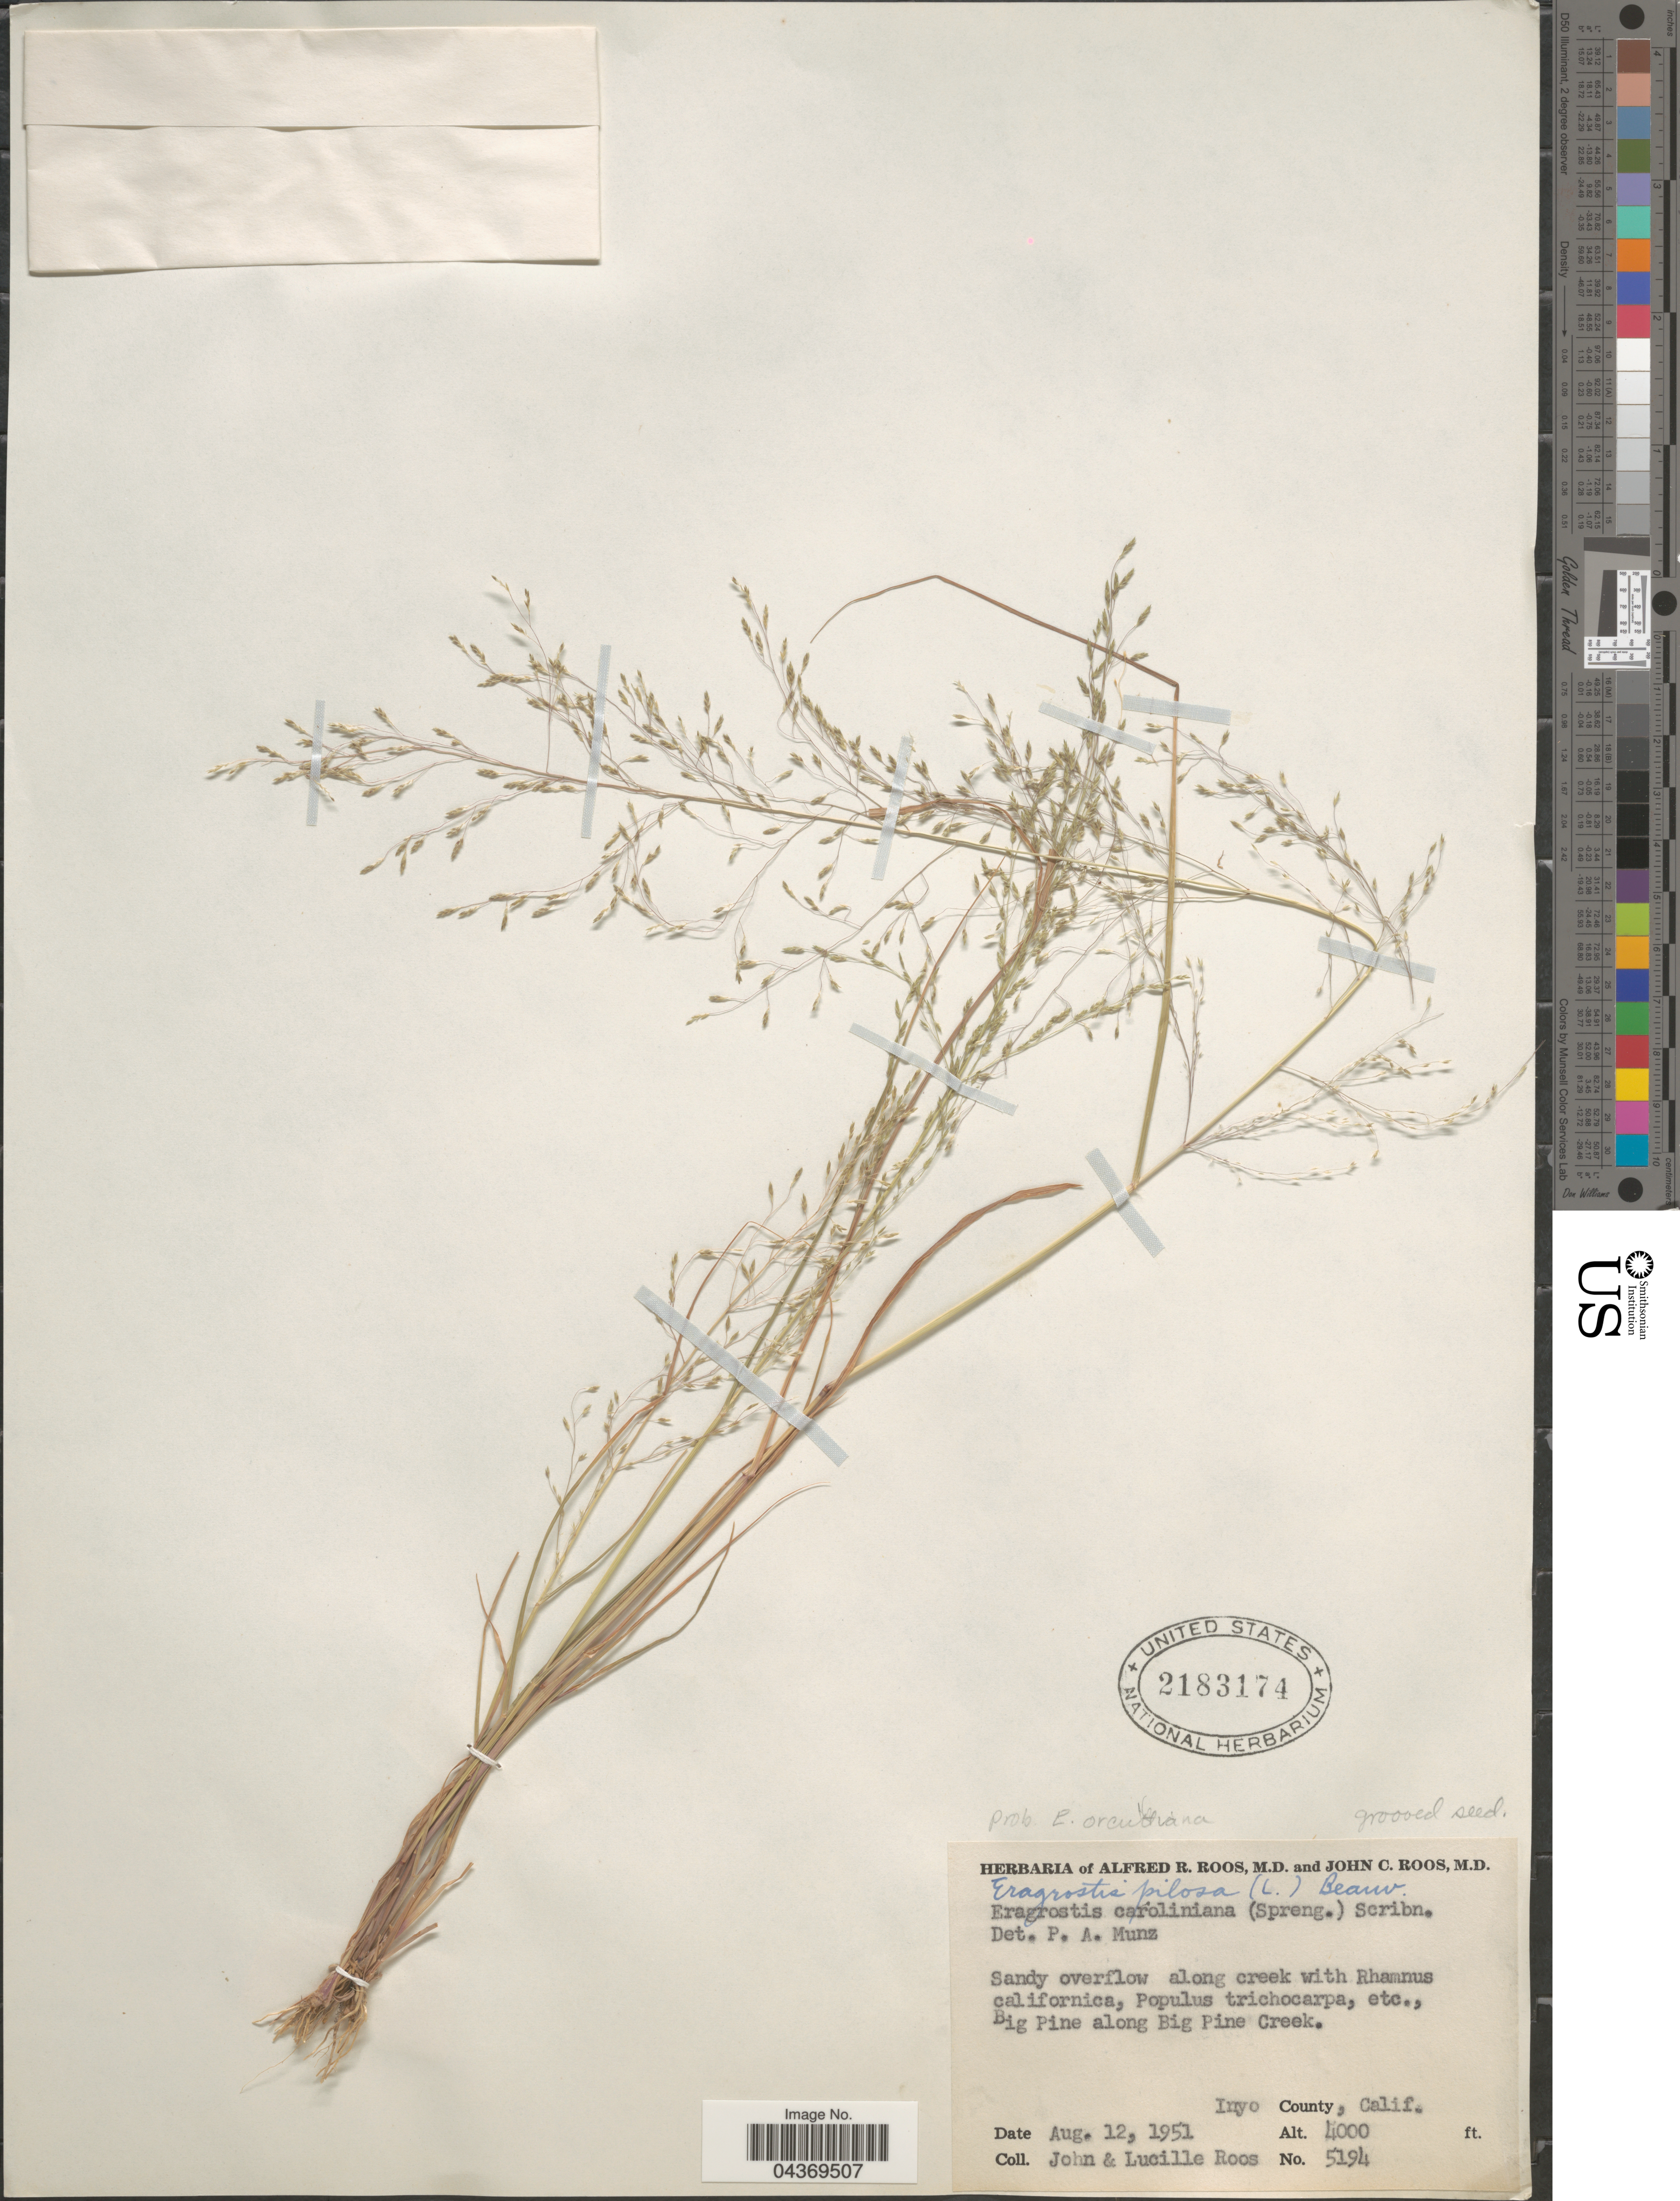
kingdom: Plantae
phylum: Tracheophyta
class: Liliopsida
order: Poales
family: Poaceae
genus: Eragrostis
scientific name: Eragrostis mexicana subsp. virescens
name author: (J. Presl) S.D. Koch & Sánchez Vega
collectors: J. C. Roos & L. Roos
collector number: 5194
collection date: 1951-08-12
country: United States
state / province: California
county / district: Inyo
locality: Big Pine along Big Pine Creek. Inyo County.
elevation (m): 1219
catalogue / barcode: US 2183174